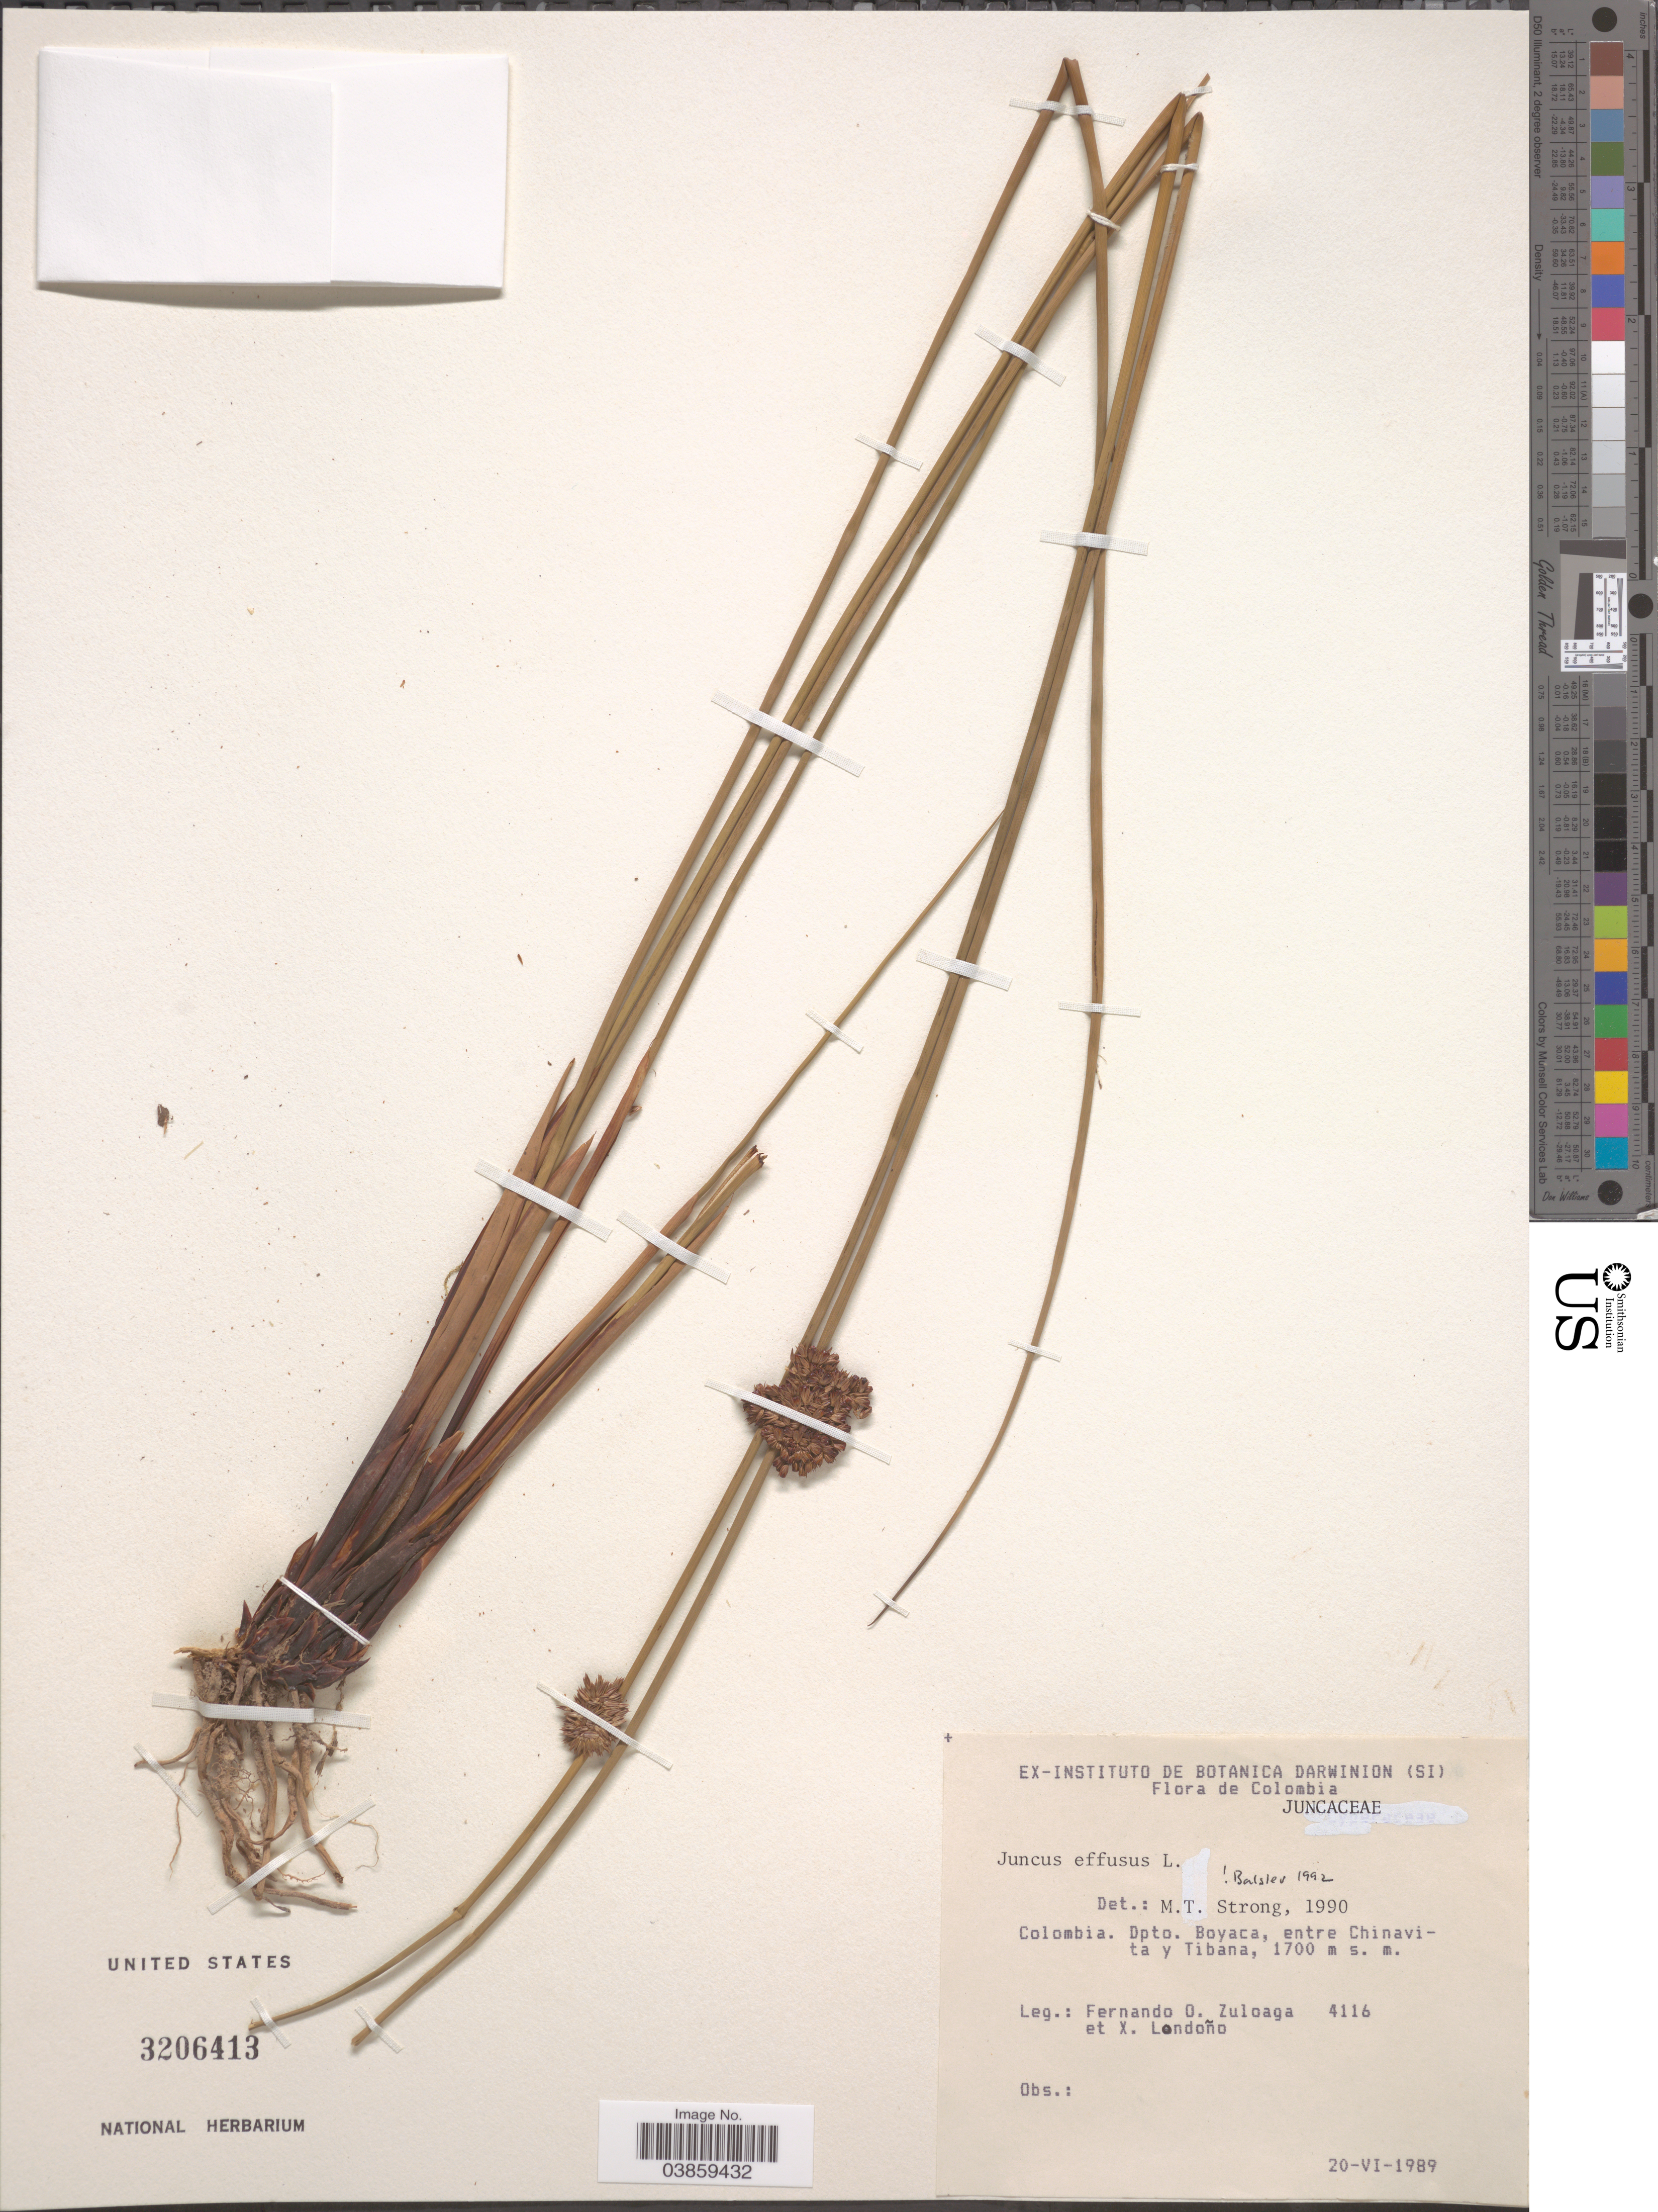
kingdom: Plantae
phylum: Tracheophyta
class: Liliopsida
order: Poales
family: Juncaceae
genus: Juncus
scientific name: Juncus effusus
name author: L.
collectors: F. O. Zuloaga & X. Londoño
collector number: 4116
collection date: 1989-06-20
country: Colombia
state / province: Boyacá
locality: Dpto. Boyaca, entre Chinavita y Tibana.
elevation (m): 1700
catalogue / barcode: US 3206413